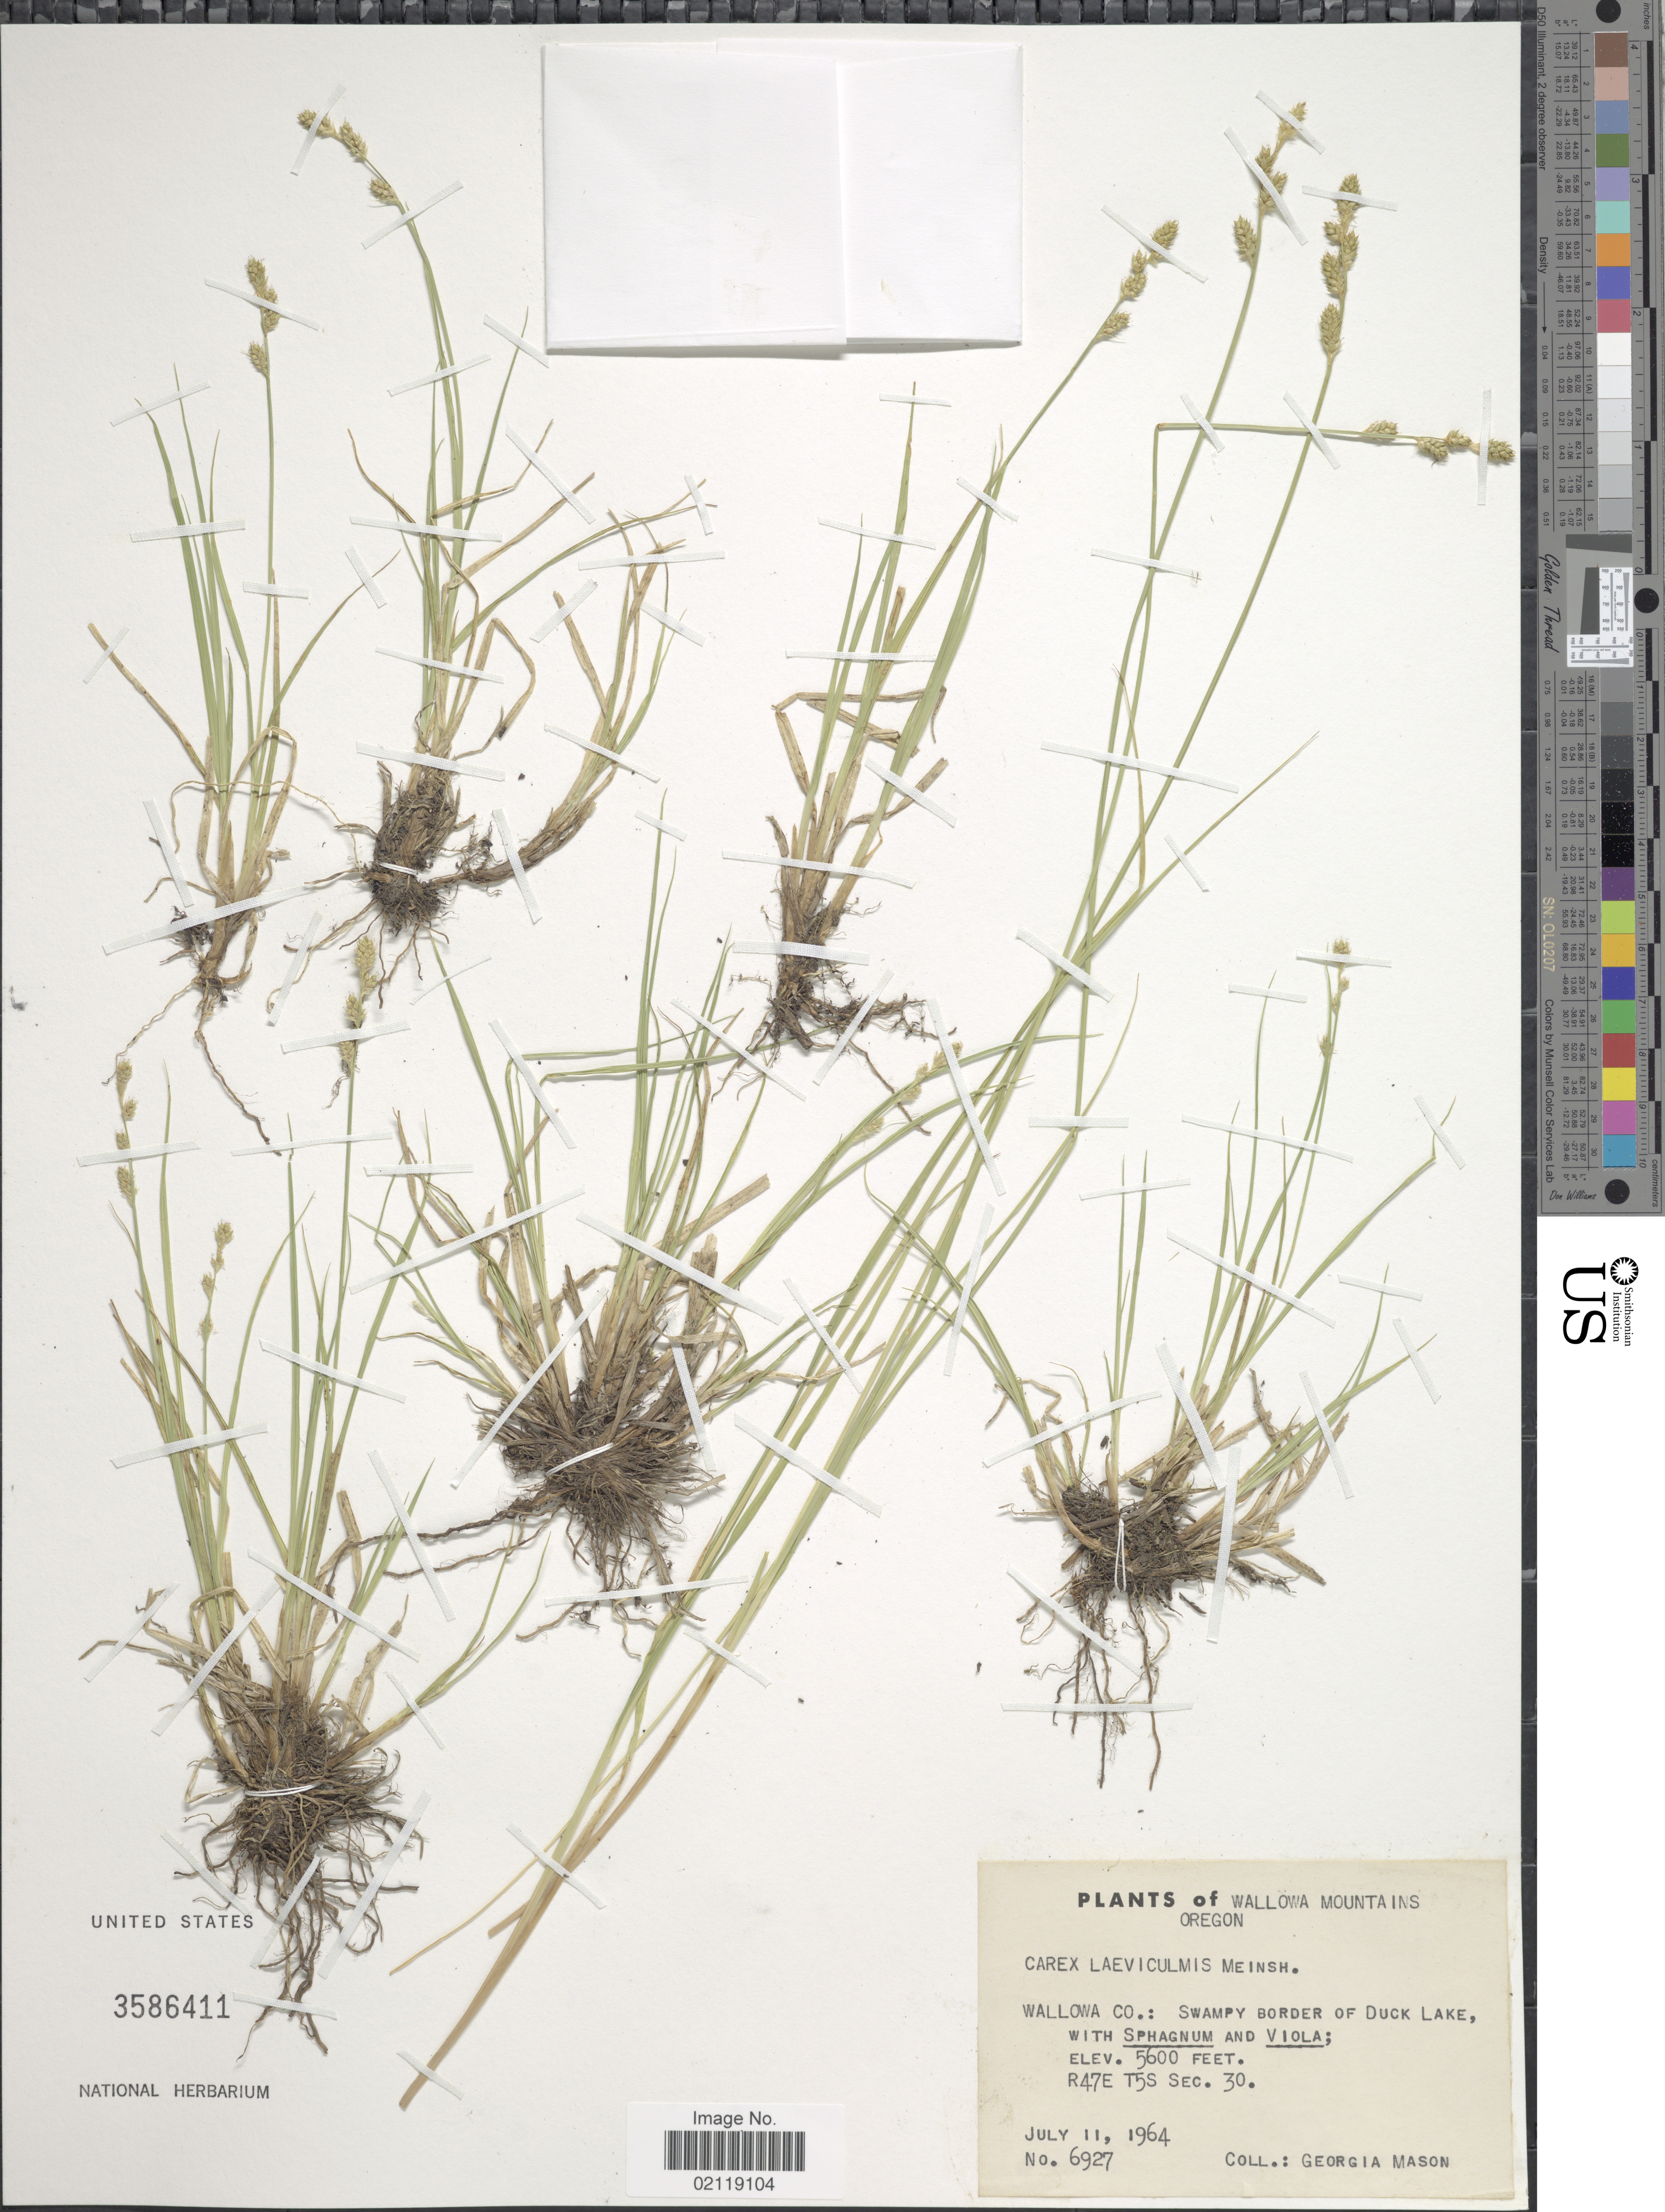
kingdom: Plantae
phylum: Tracheophyta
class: Liliopsida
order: Poales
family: Cyperaceae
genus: Carex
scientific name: Carex laeviculmis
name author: Meinsh.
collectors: G. Mason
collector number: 6927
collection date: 1964-07-11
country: United States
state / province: Oregon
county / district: Wallowa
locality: Wallowa Mountains. Wallowa Co.: Swampy border of Duck Lake. R47E T5S Sec. 30.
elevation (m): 1707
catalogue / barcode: US 3586411